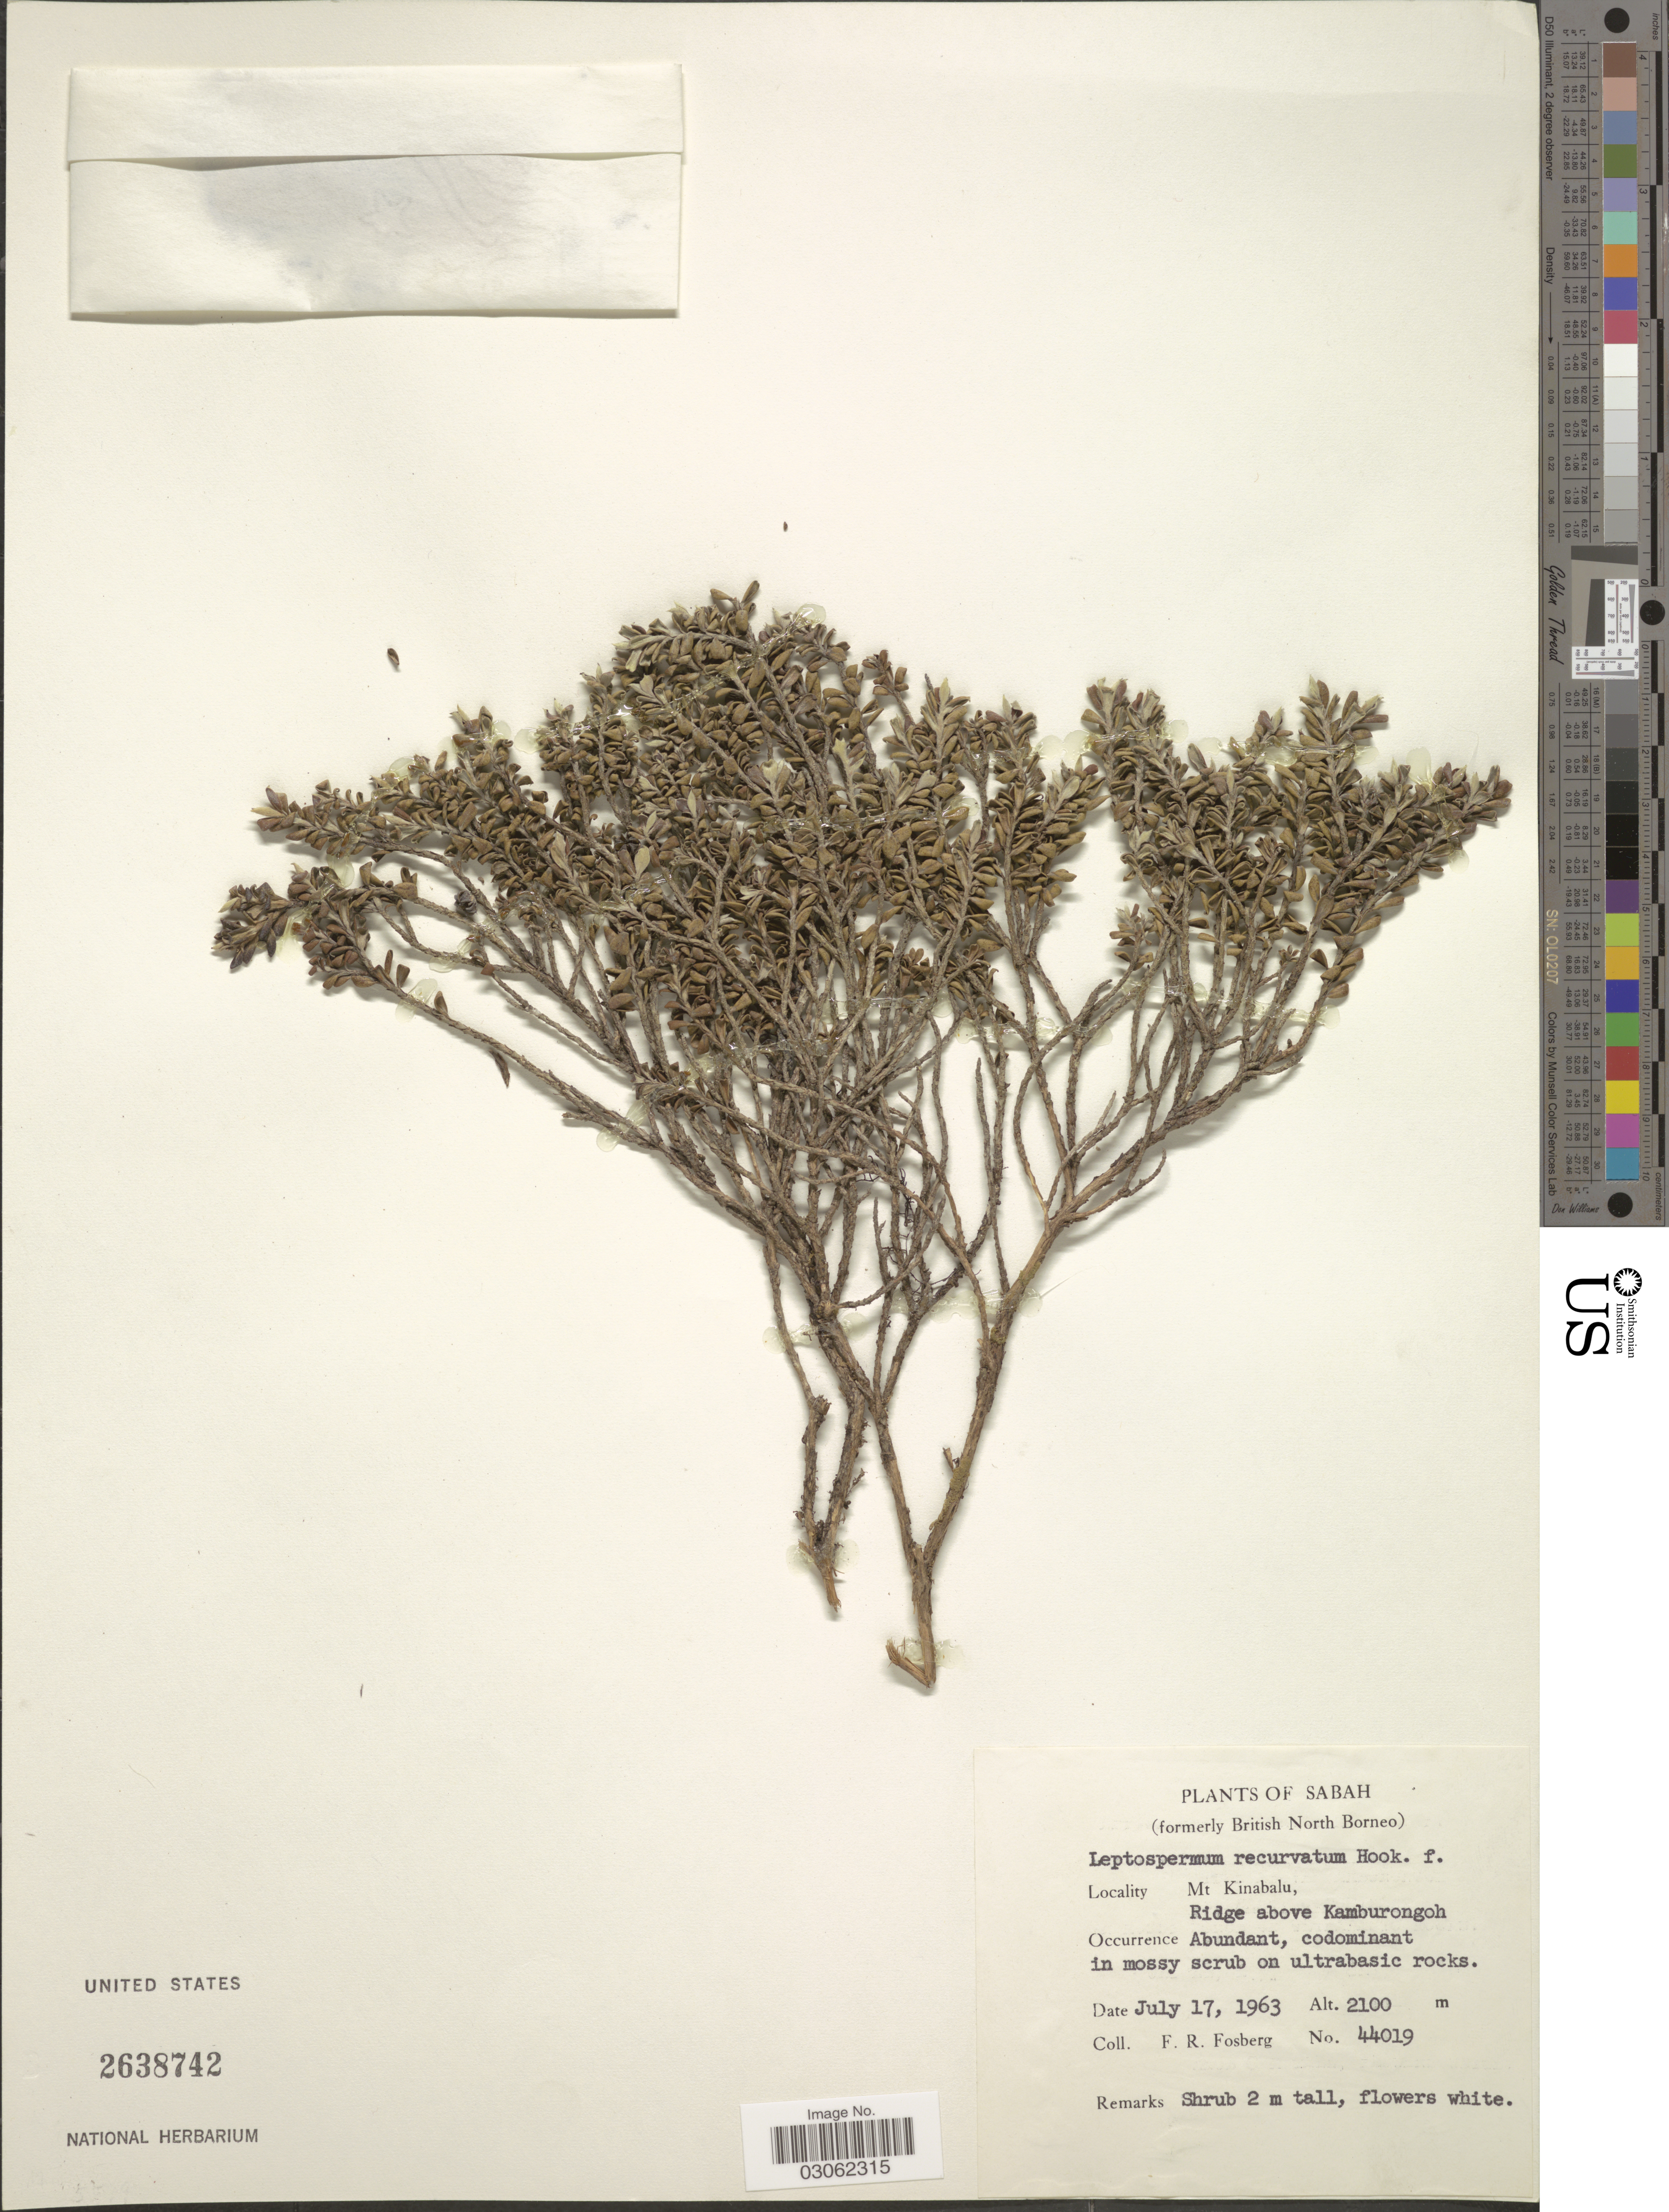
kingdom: Plantae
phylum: Tracheophyta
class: Magnoliopsida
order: Myrtales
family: Myrtaceae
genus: Leptospermum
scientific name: Leptospermum recurvum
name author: Hook. f.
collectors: F. R. Fosberg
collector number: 44019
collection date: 1963-07-17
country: Malaysia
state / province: Sabah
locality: Sabah (formerly British North Borneo). Mt. Kinabalu. Ridge above Kamburongoh.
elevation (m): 2100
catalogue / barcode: US 2638742